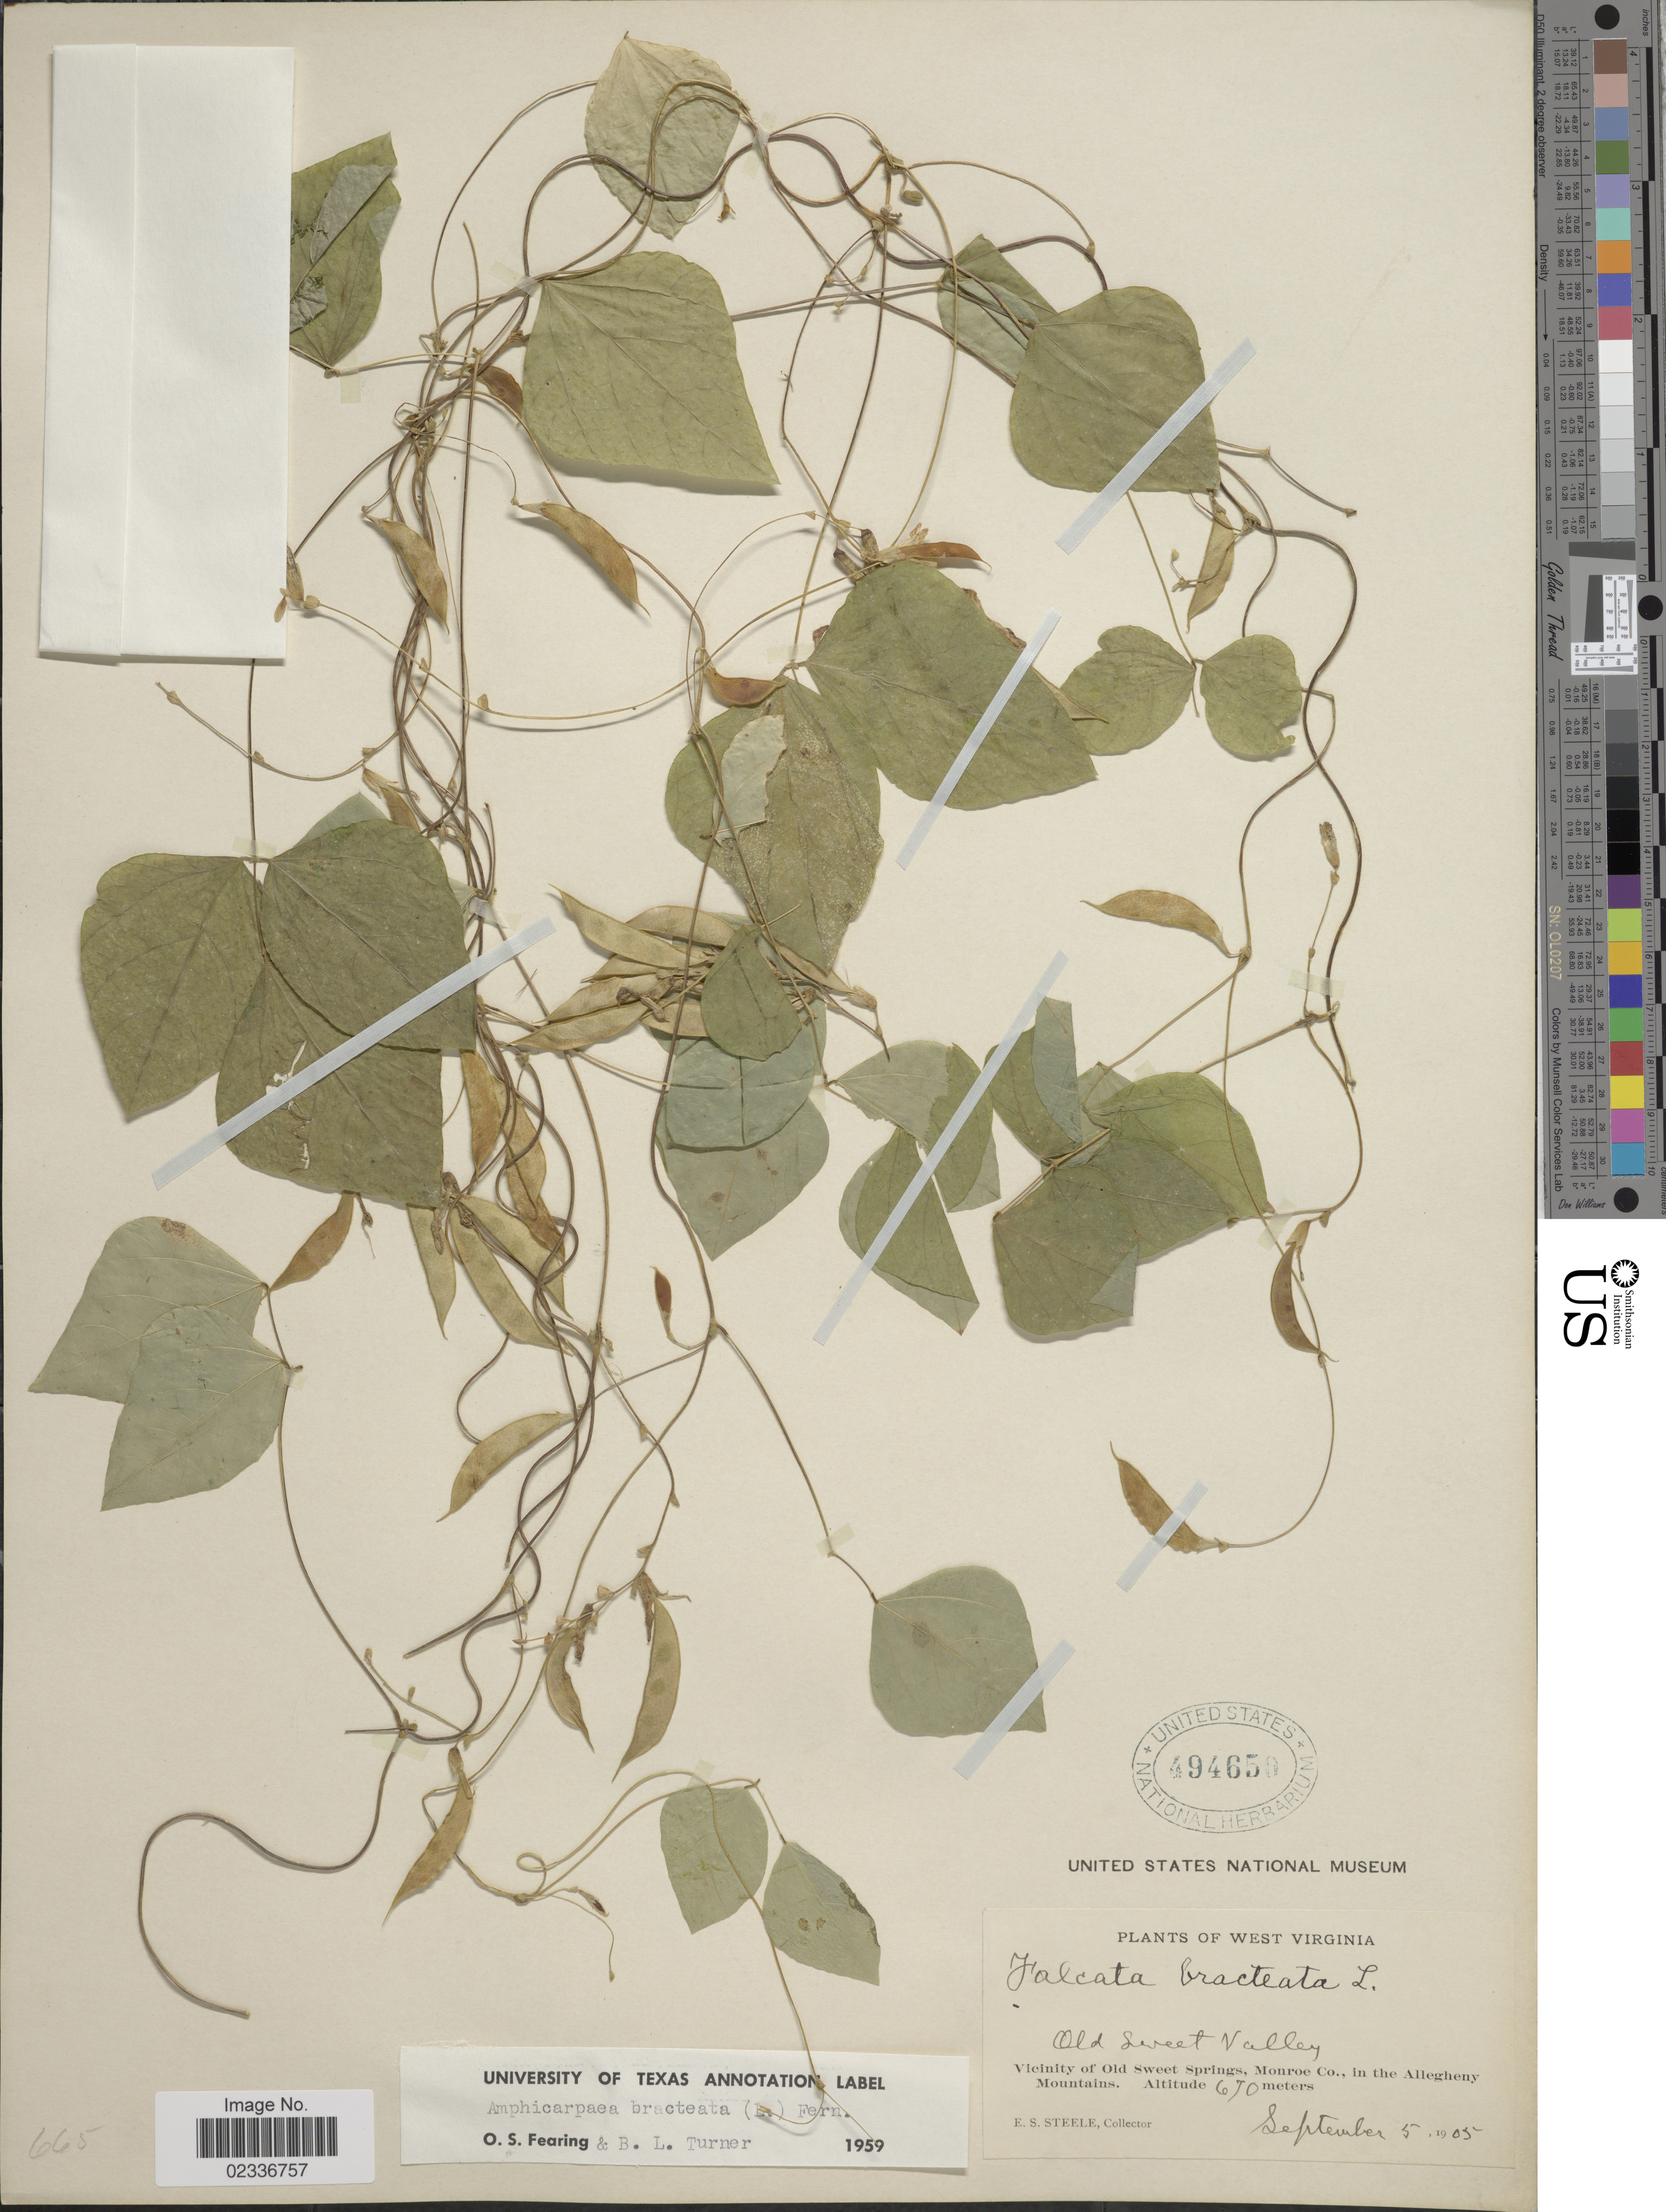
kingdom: Plantae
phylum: Tracheophyta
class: Magnoliopsida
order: Fabales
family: Fabaceae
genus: Amphicarpaea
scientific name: Amphicarpaea bracteata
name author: (L.) Fernald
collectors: E. Steele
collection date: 1905-09-05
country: United States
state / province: West Virginia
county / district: Monroe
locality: Old Sweet valley, vicinity of Old Sweet Springs, Monroe Co., in the Allegheny Mountains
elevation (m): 670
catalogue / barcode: US 494650